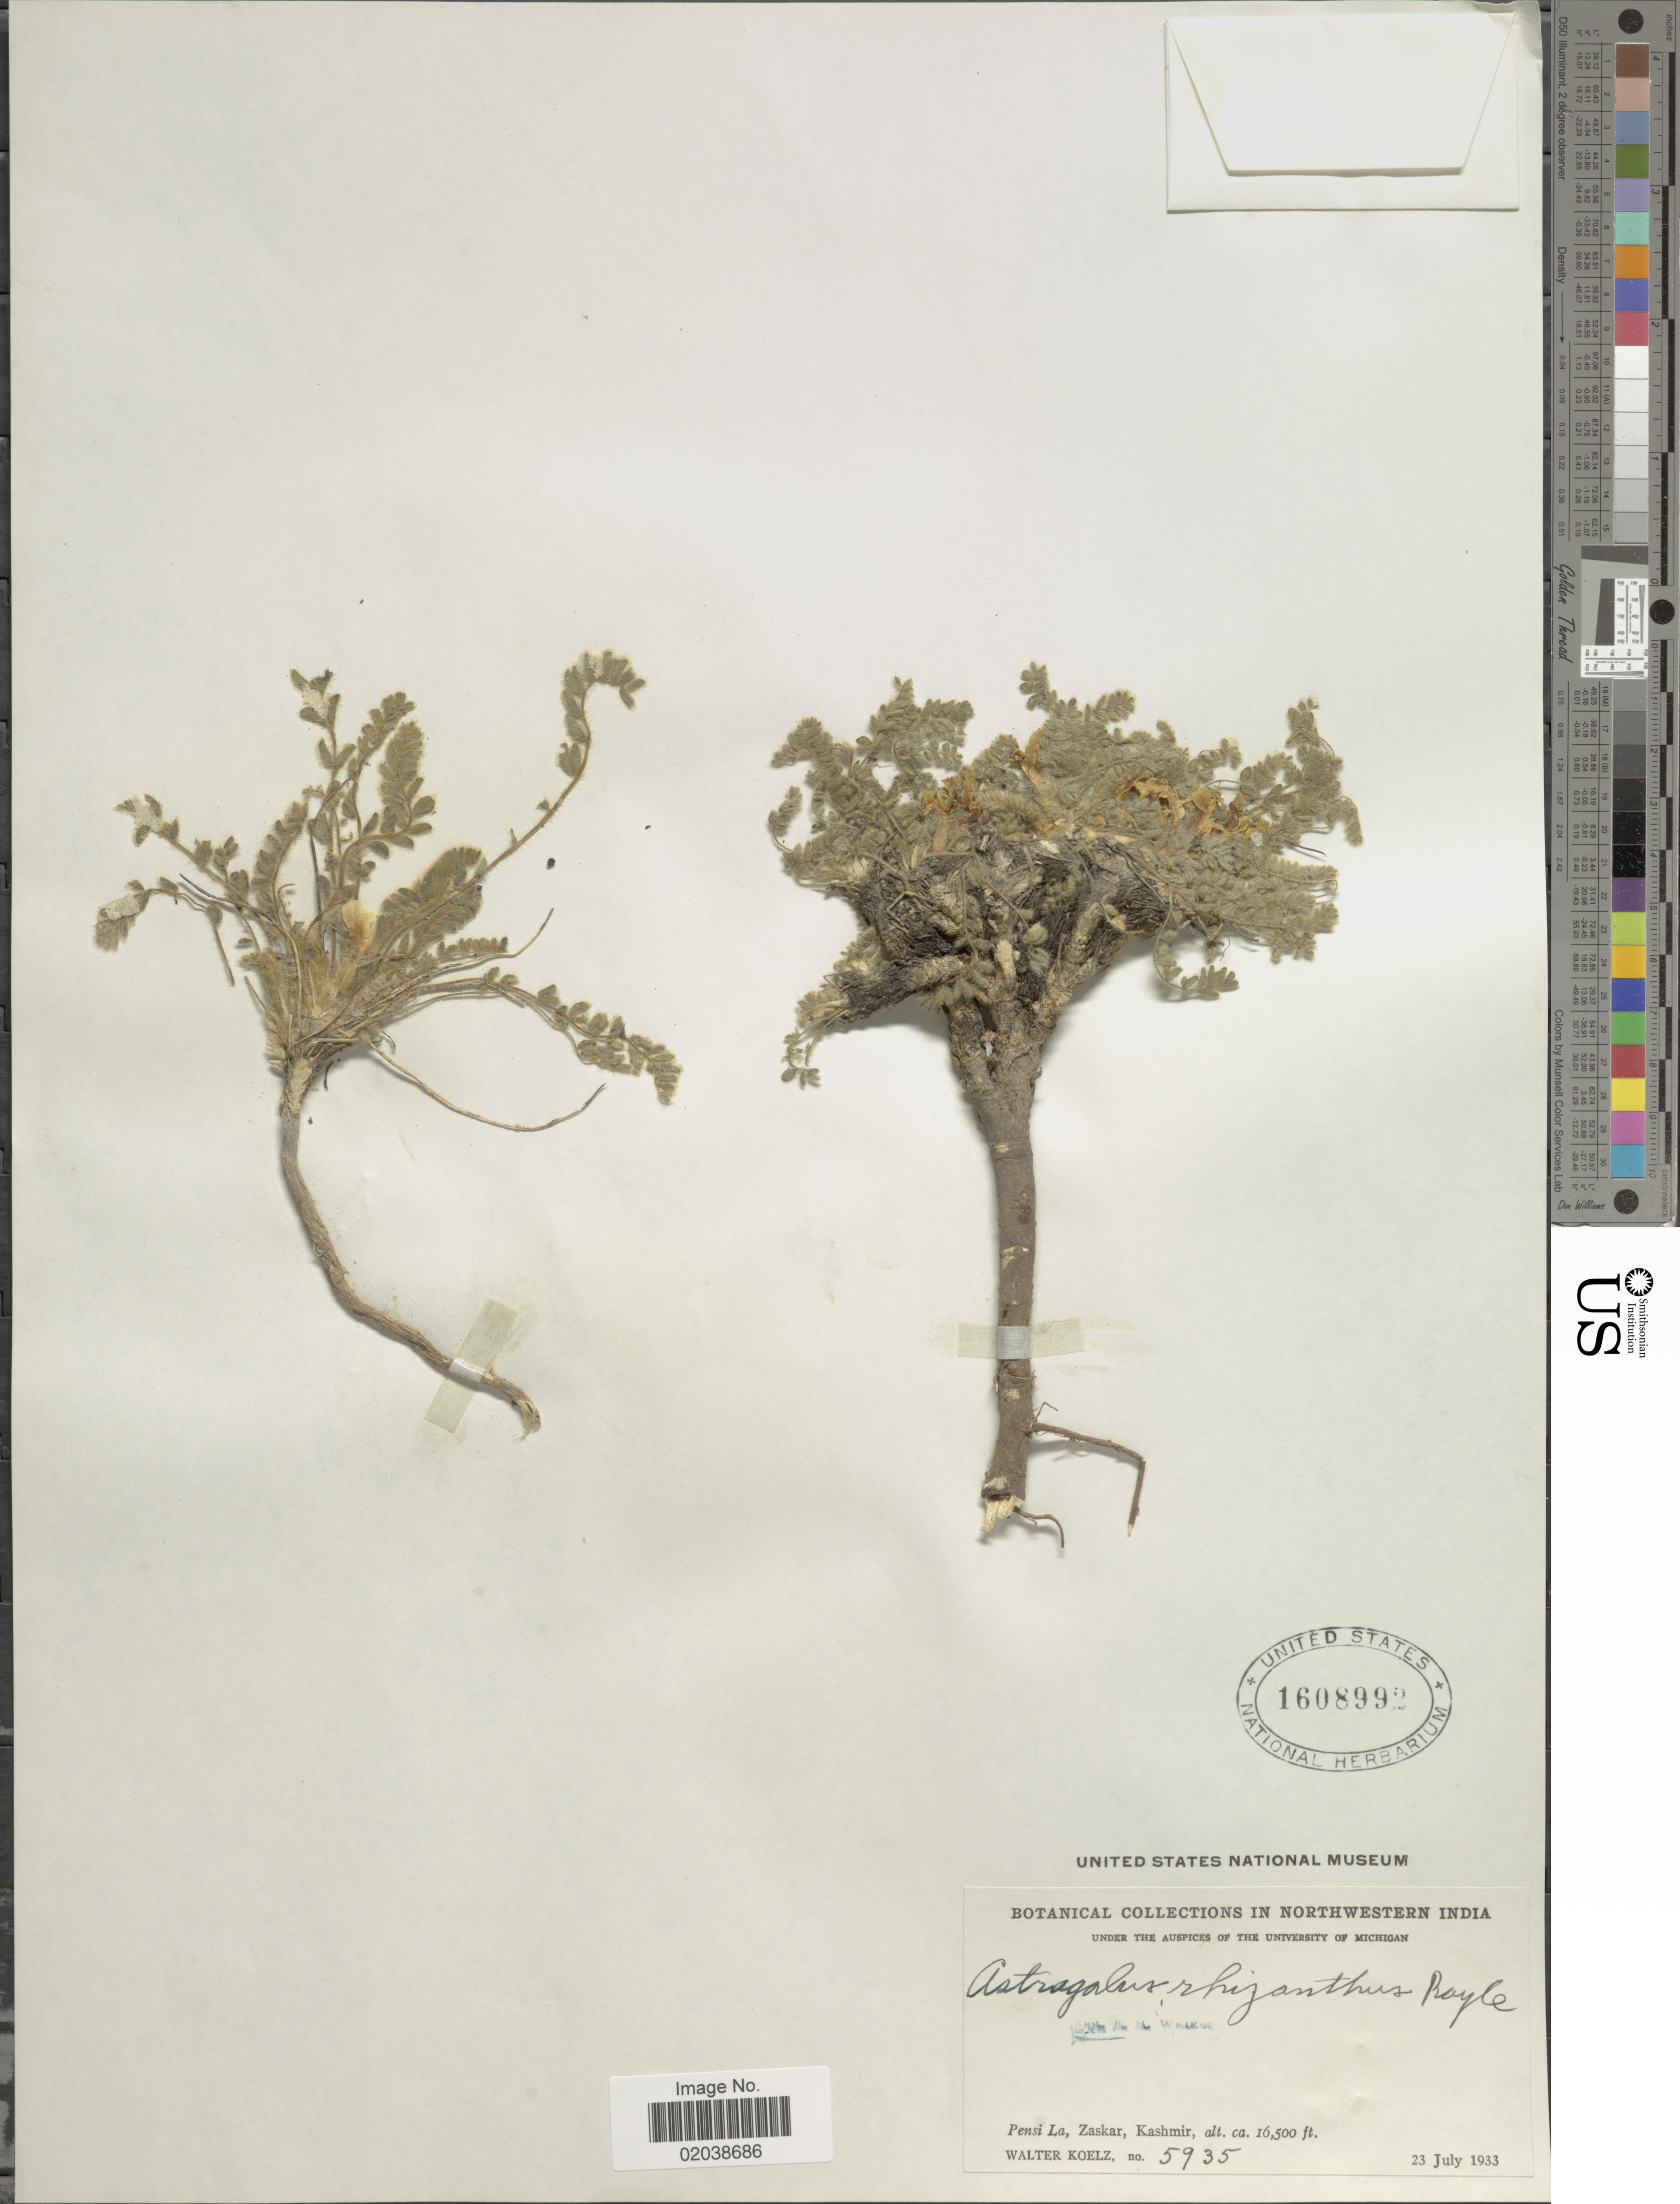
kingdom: Plantae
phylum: Tracheophyta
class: Magnoliopsida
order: Fabales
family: Fabaceae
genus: Astragalus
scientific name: Astragalus rhizanthus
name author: Royle & Benth.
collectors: W. N. Koelz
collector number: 5935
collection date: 1933-07-23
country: India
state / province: Jammu and Kashmir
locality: Northwestern India. Pensi La, Zaskar, Kashmir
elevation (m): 5029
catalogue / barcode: US 1608992